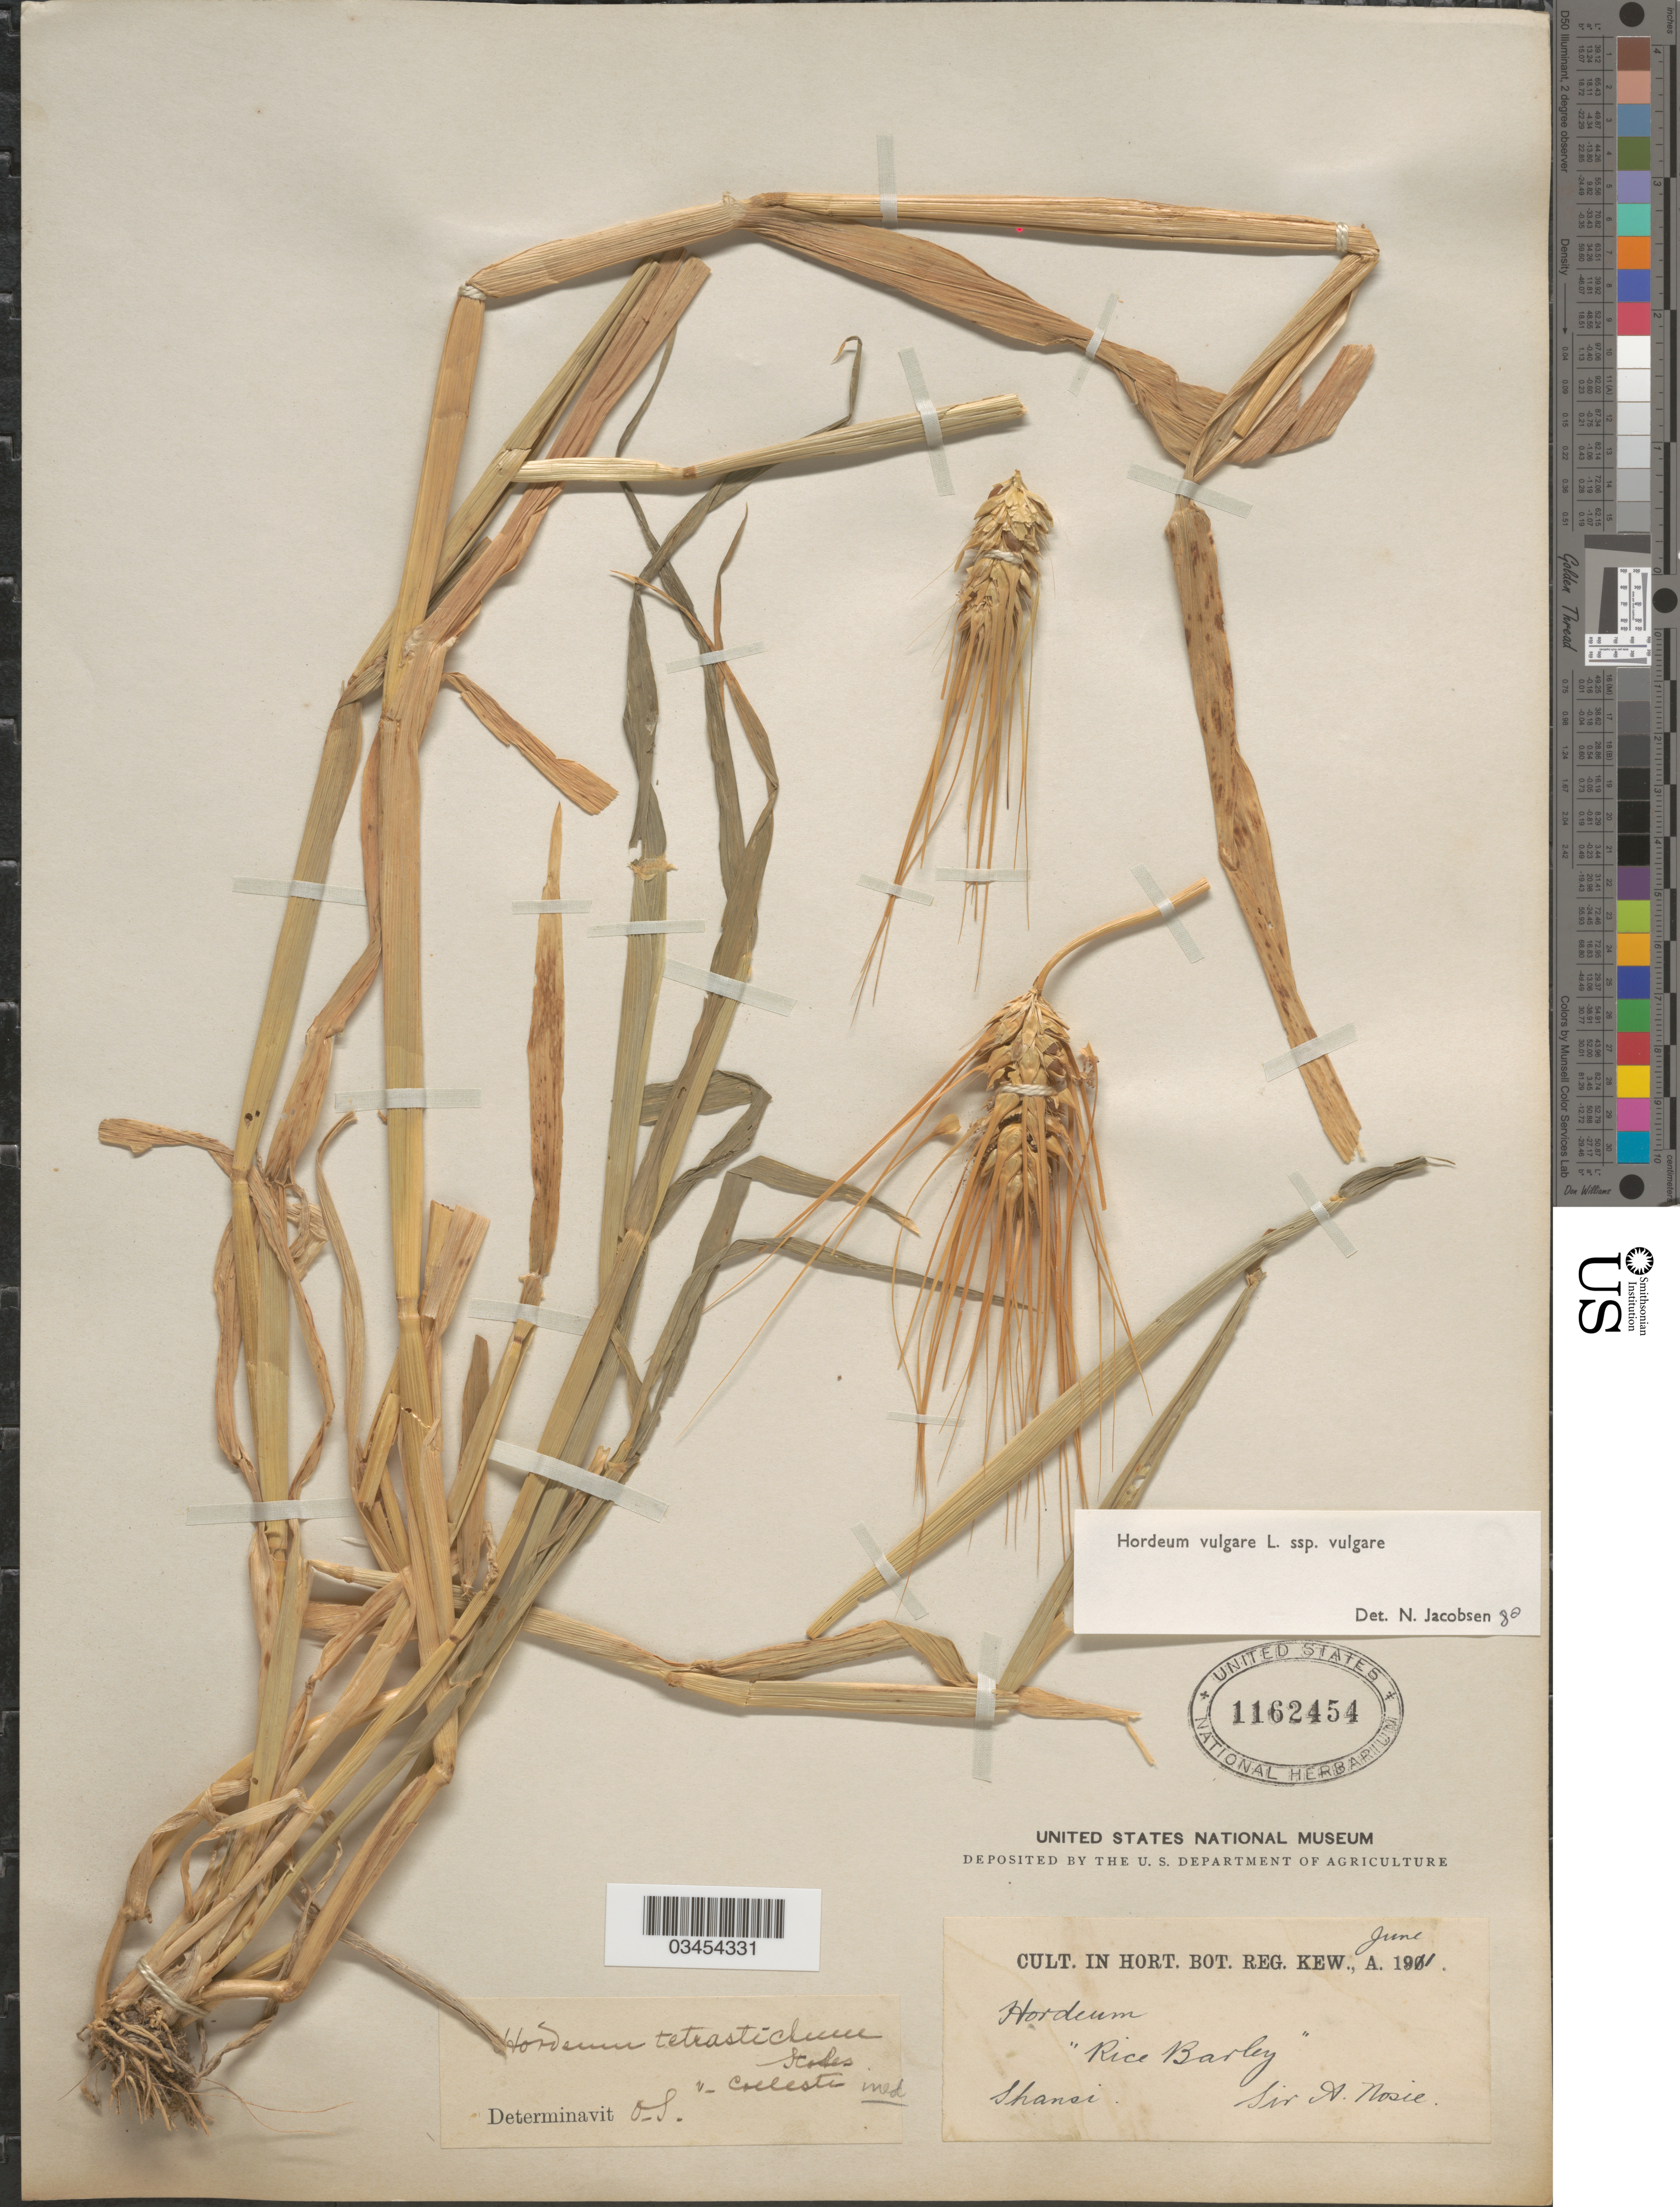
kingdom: Plantae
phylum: Tracheophyta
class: Liliopsida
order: Poales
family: Poaceae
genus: Hordeum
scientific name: Hordeum vulgare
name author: L.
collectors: A. Nosie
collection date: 1911-06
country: United Kingdom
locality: In Hort. Bot. Reg. Kew.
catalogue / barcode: US 1162454